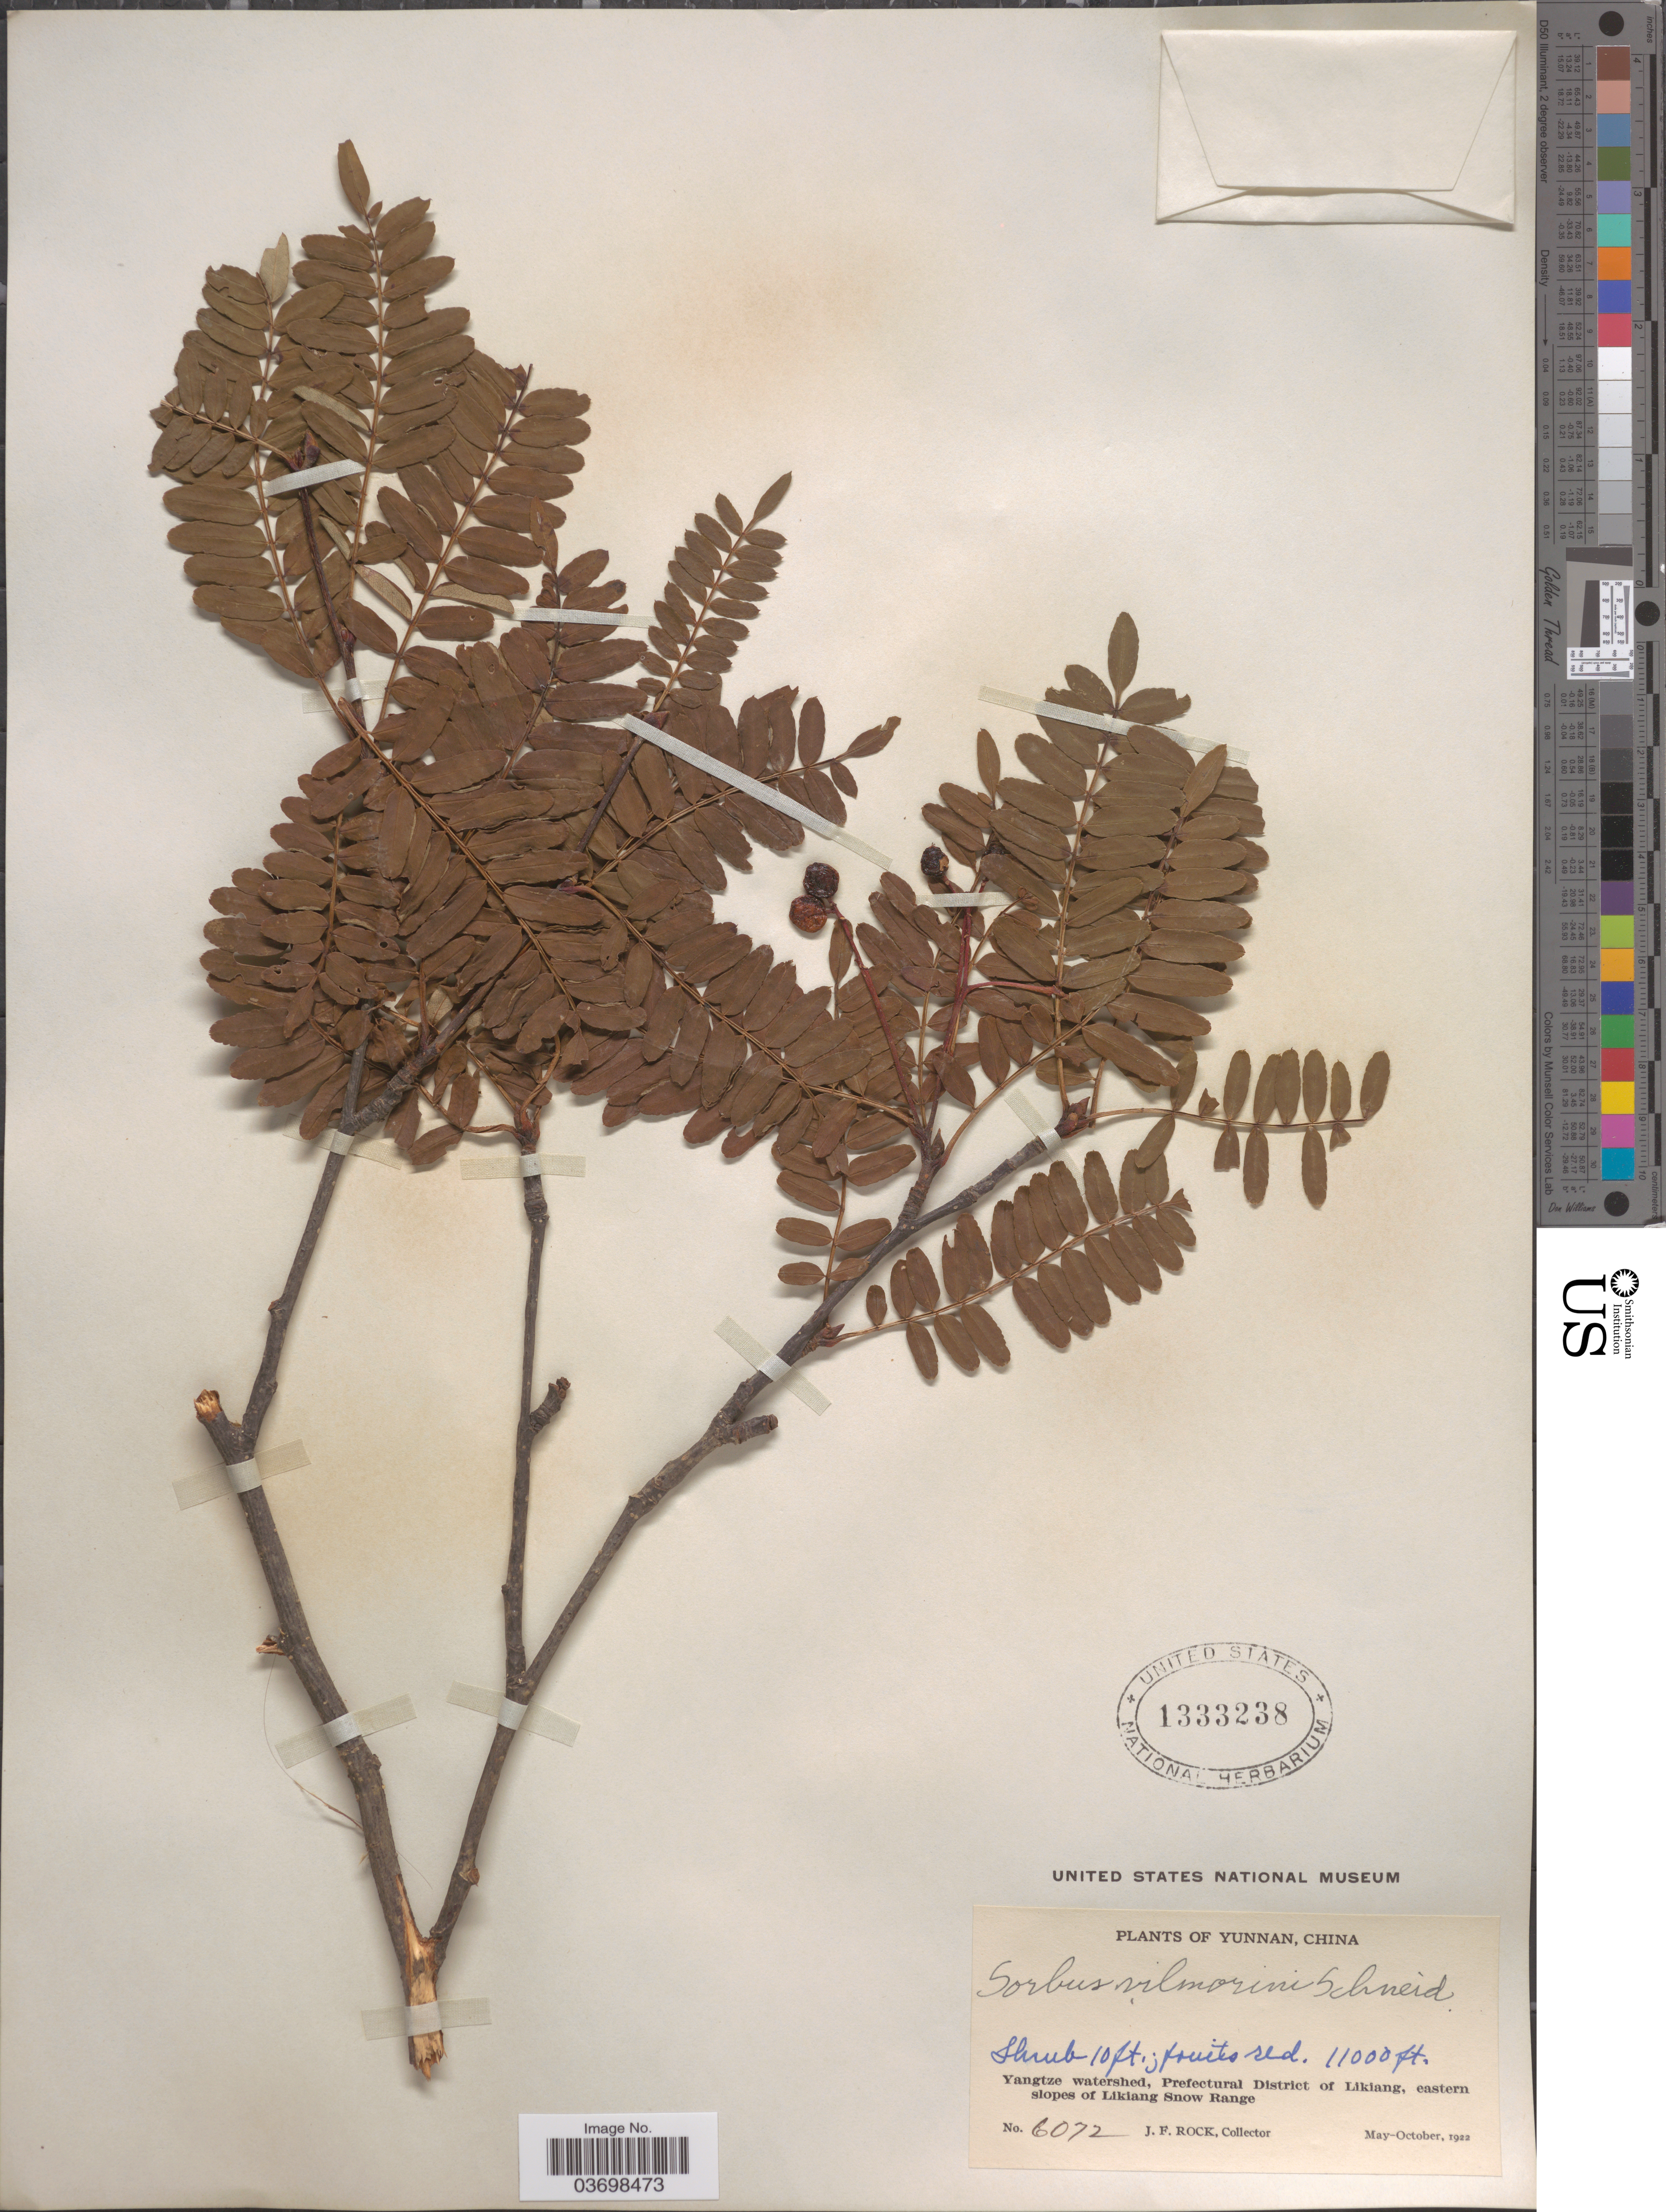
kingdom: Plantae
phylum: Tracheophyta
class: Magnoliopsida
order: Rosales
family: Rosaceae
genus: Sorbus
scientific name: Sorbus vilmorini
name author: C.K. Schneid.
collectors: J. Rock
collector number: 6072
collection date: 1922-05/1922-10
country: China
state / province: Yunnan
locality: Yangtze watershed, Prefectural District of Likiang, eastern slopes of Likiang Snow Range.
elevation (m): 3353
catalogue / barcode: US 1333238